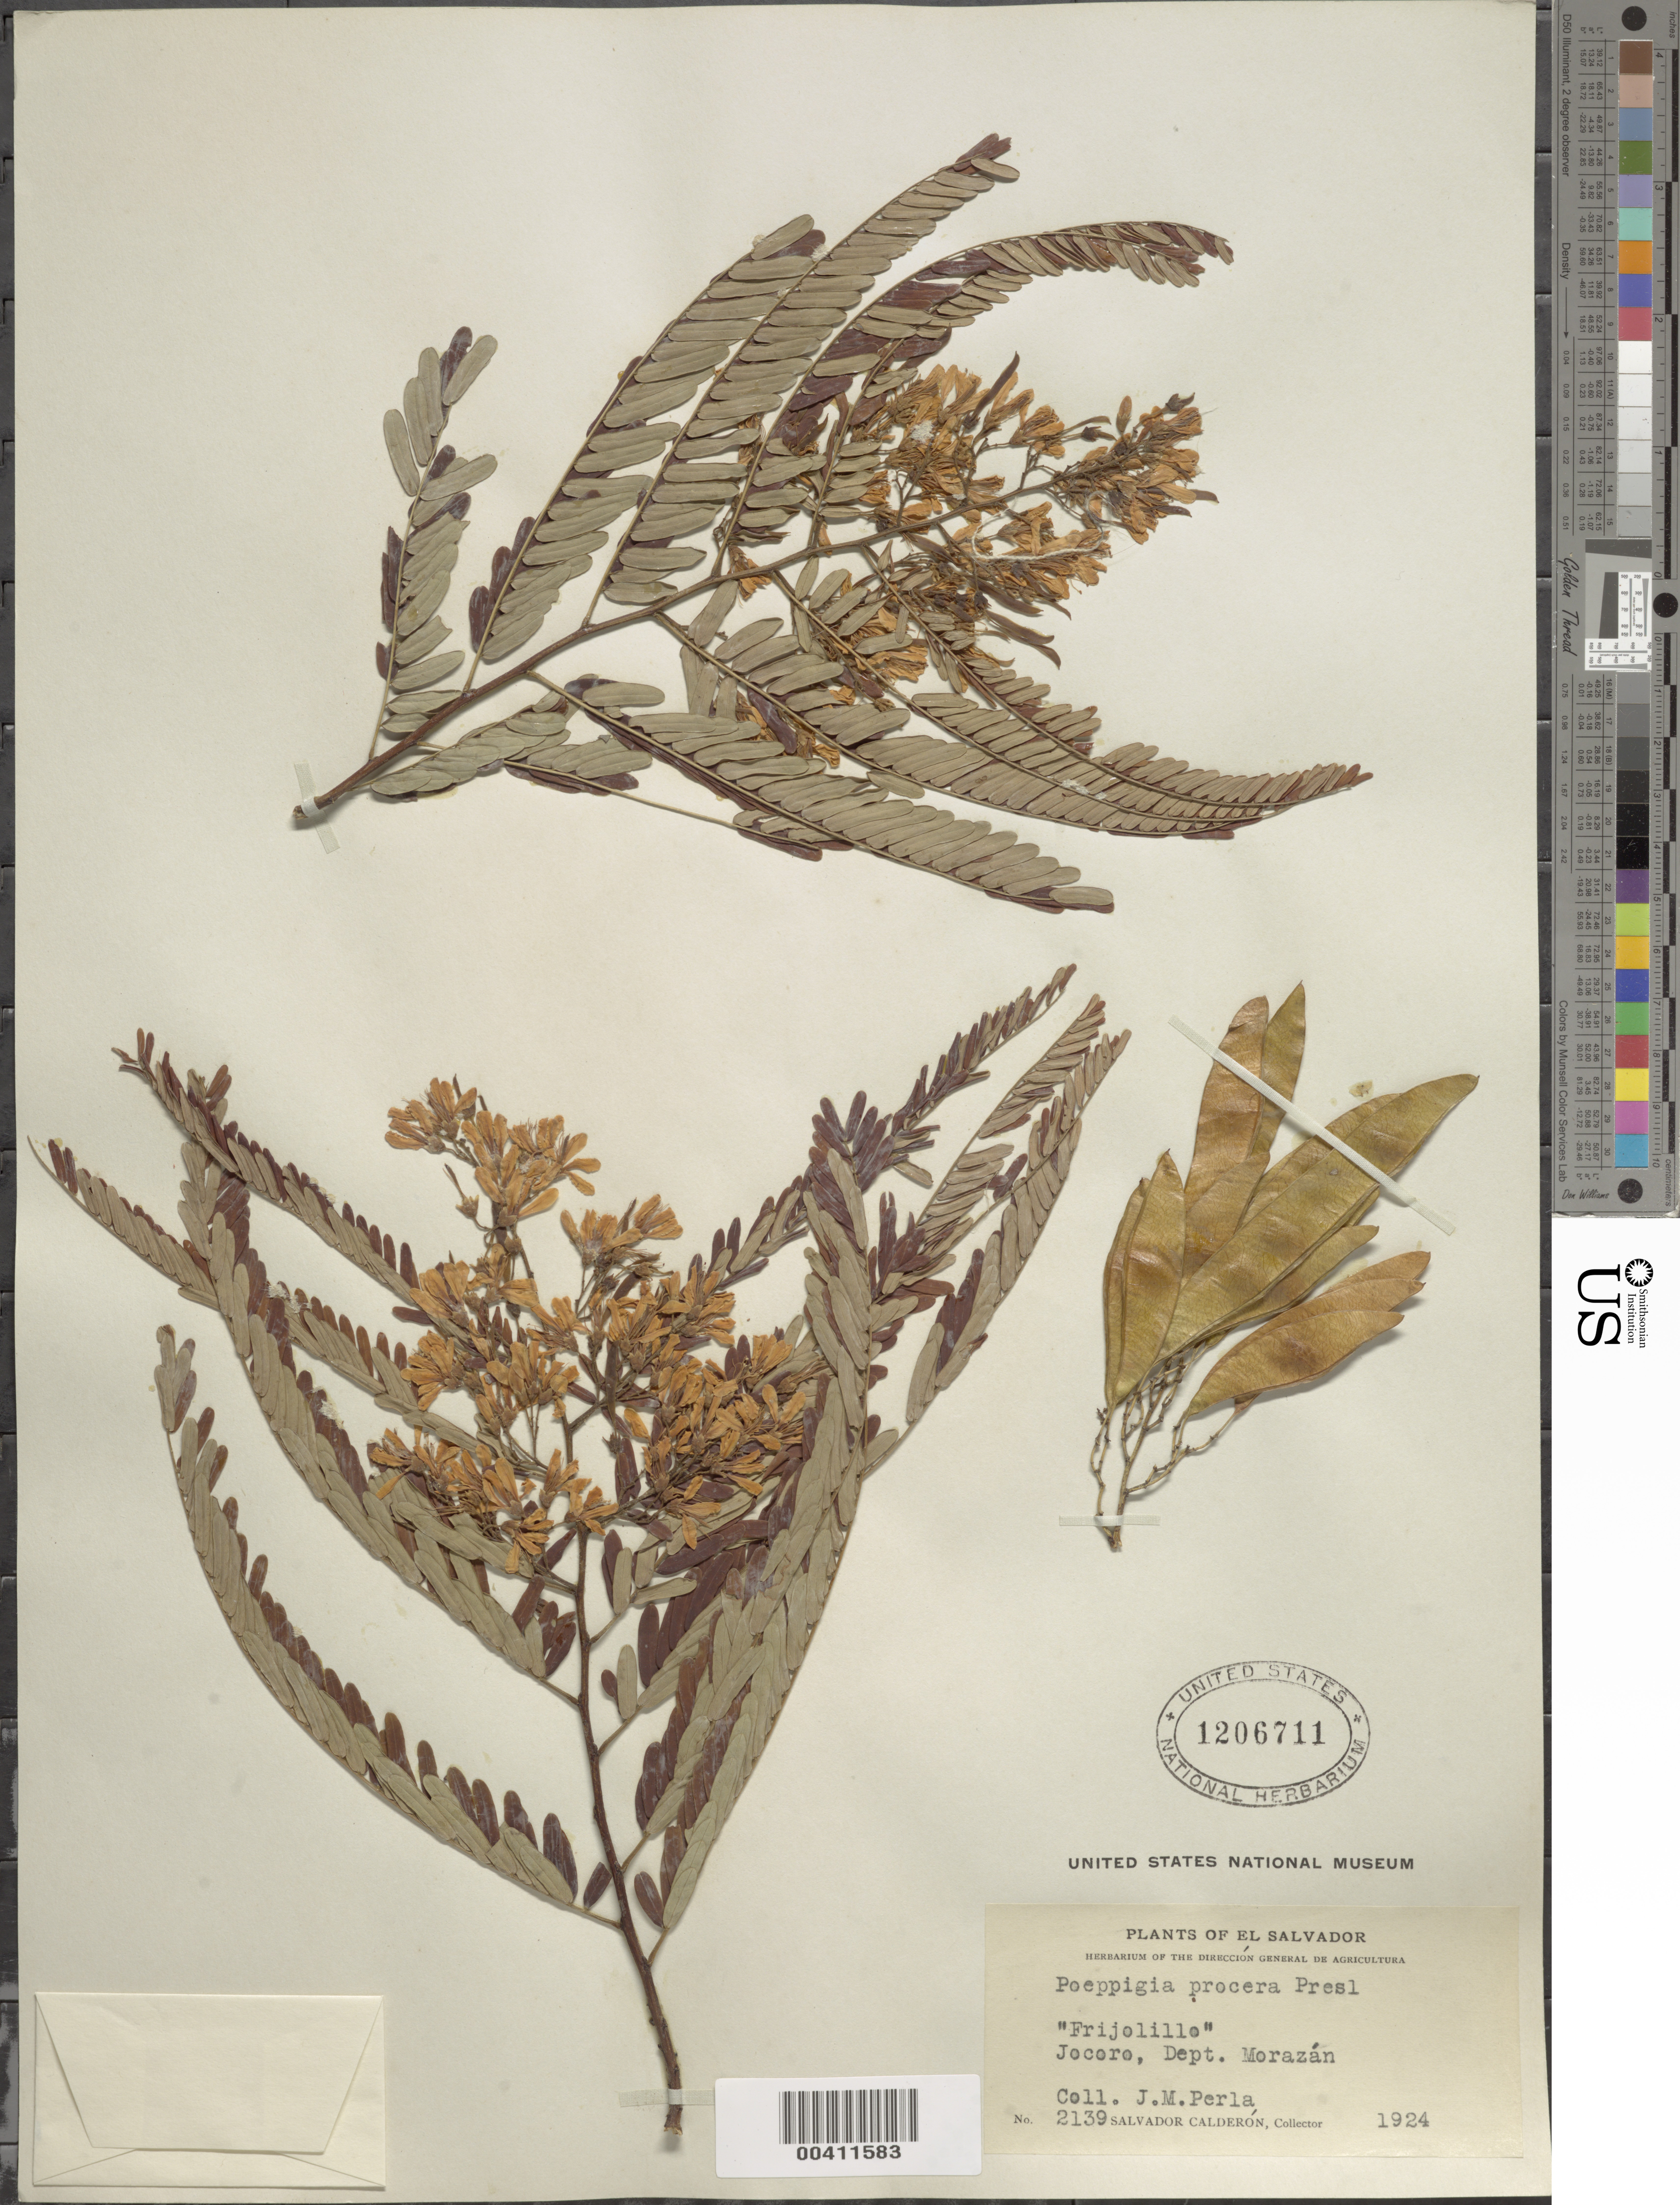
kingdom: Plantae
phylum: Tracheophyta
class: Magnoliopsida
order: Fabales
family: Fabaceae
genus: Poeppigia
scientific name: Poeppigia procera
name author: C. Presl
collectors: J. Perla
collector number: Calderon 2139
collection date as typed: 1924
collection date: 1924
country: El Salvador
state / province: Morazán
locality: Jocoro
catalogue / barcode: US 1206711